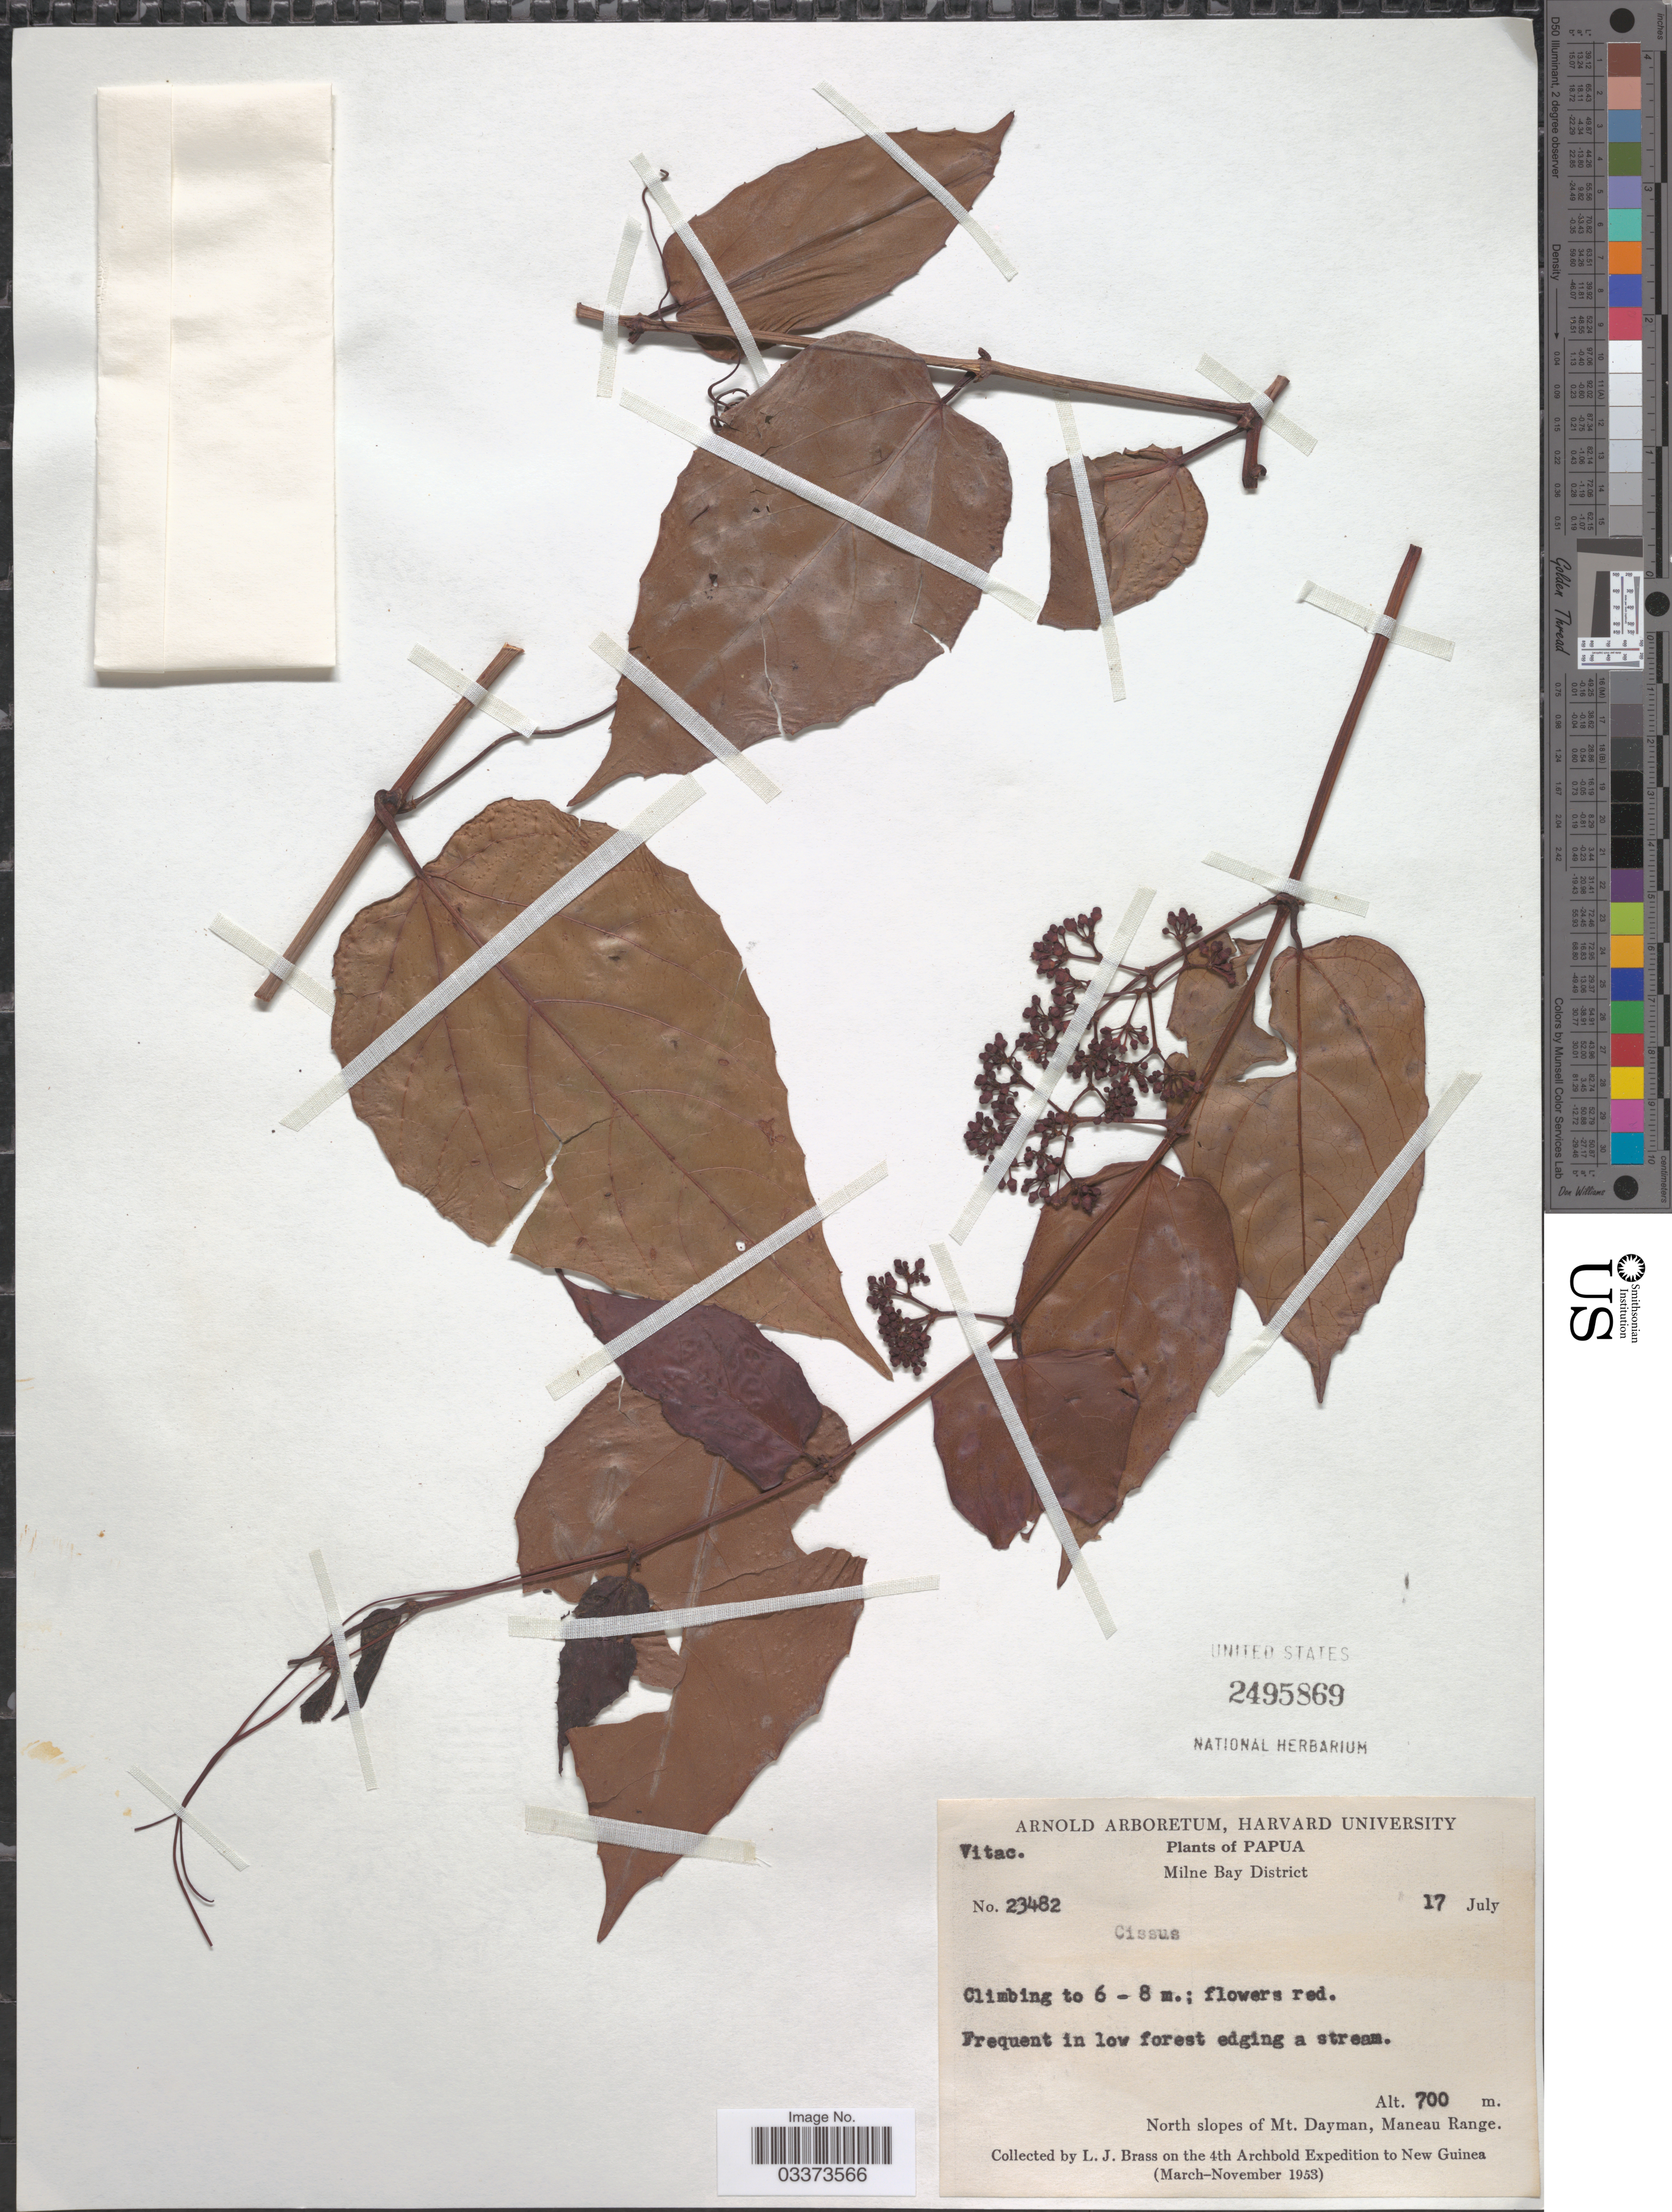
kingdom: Plantae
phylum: Tracheophyta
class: Magnoliopsida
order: Vitales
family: Vitaceae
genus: Cissus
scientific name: Cissus sp.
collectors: L. J. Brass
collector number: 23482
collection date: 1953-07-17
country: Papua New Guinea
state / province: Milne Bay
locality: Papua. Milne Bay District. North slopes of Mt. Dayman, Maneau Range. New Guinea.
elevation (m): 700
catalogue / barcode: US 2495869